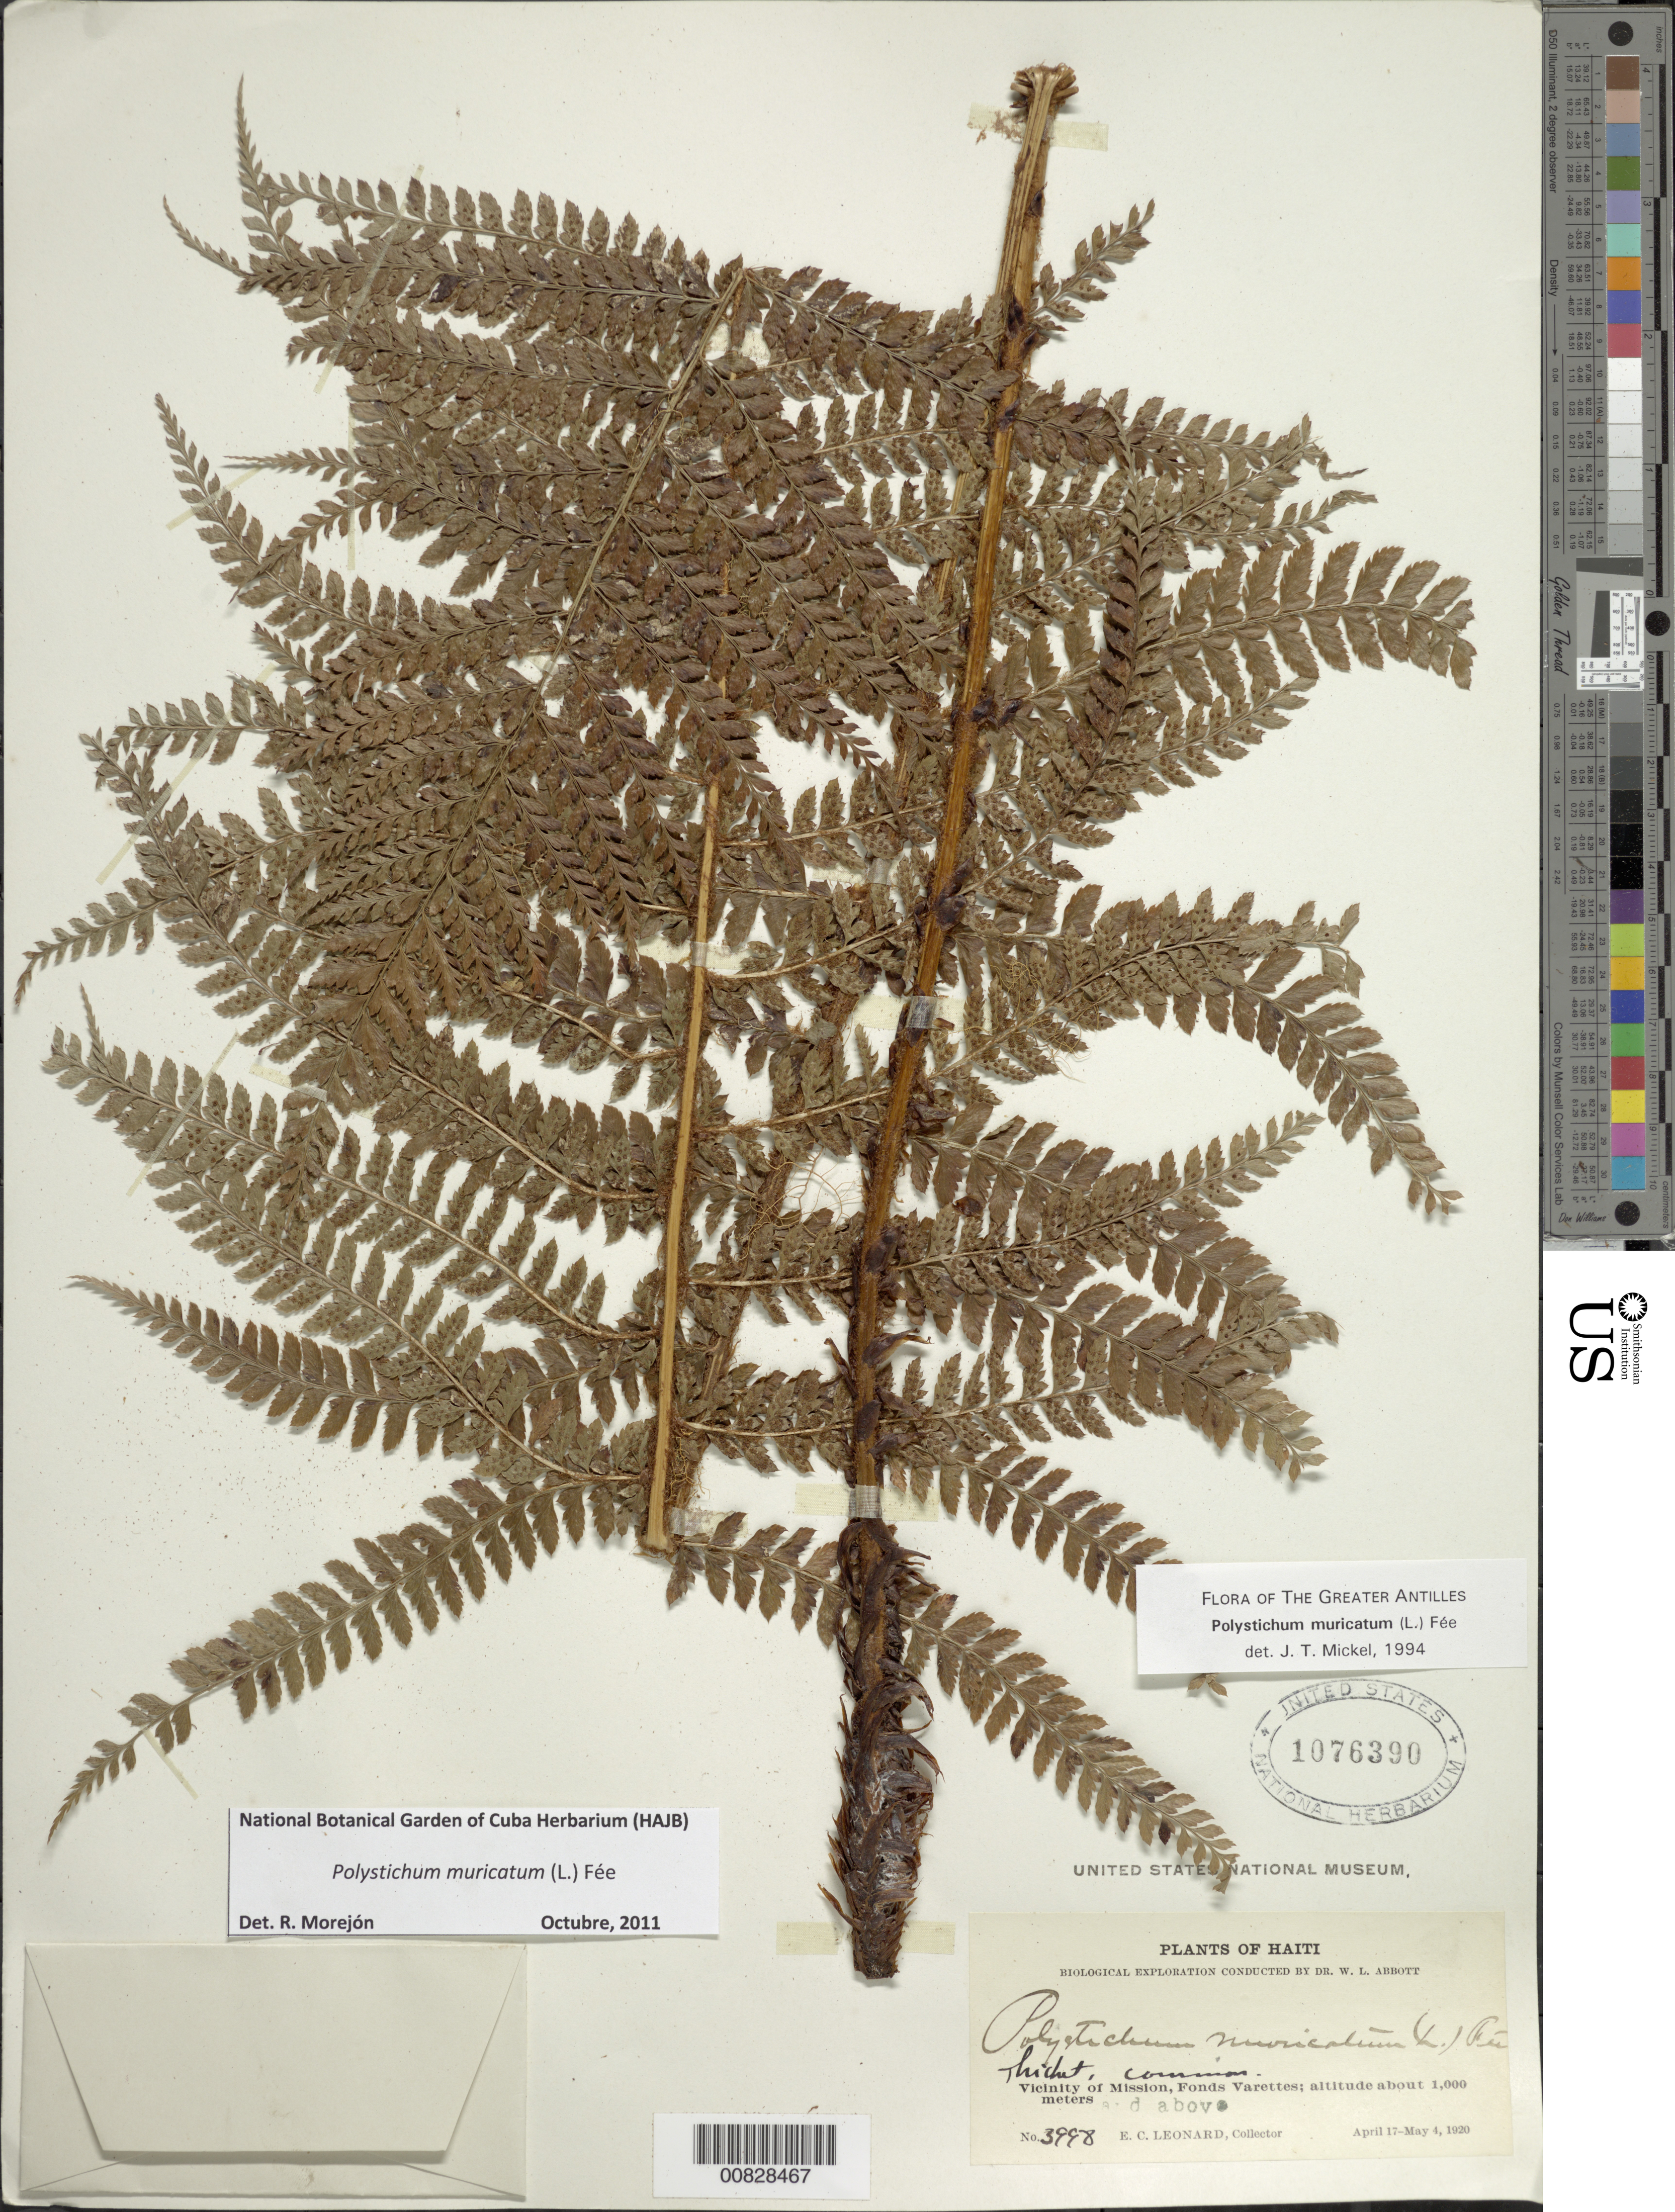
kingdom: Plantae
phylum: Tracheophyta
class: Polypodiopsida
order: Polypodiales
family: Dryopteridaceae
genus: Polystichum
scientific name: Polystichum muricatum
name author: (L.) Fée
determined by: Mickel, J. T., (NY), New York Botanical Garden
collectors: E. C. Leonard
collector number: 3998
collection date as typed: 17 Apr 1920 to 04 May 1920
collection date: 1920-04-17/1920-05-04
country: Haiti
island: Hispaniola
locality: Fonds Varettes, vicinity Mission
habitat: Thicket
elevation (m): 1000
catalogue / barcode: US 1076390